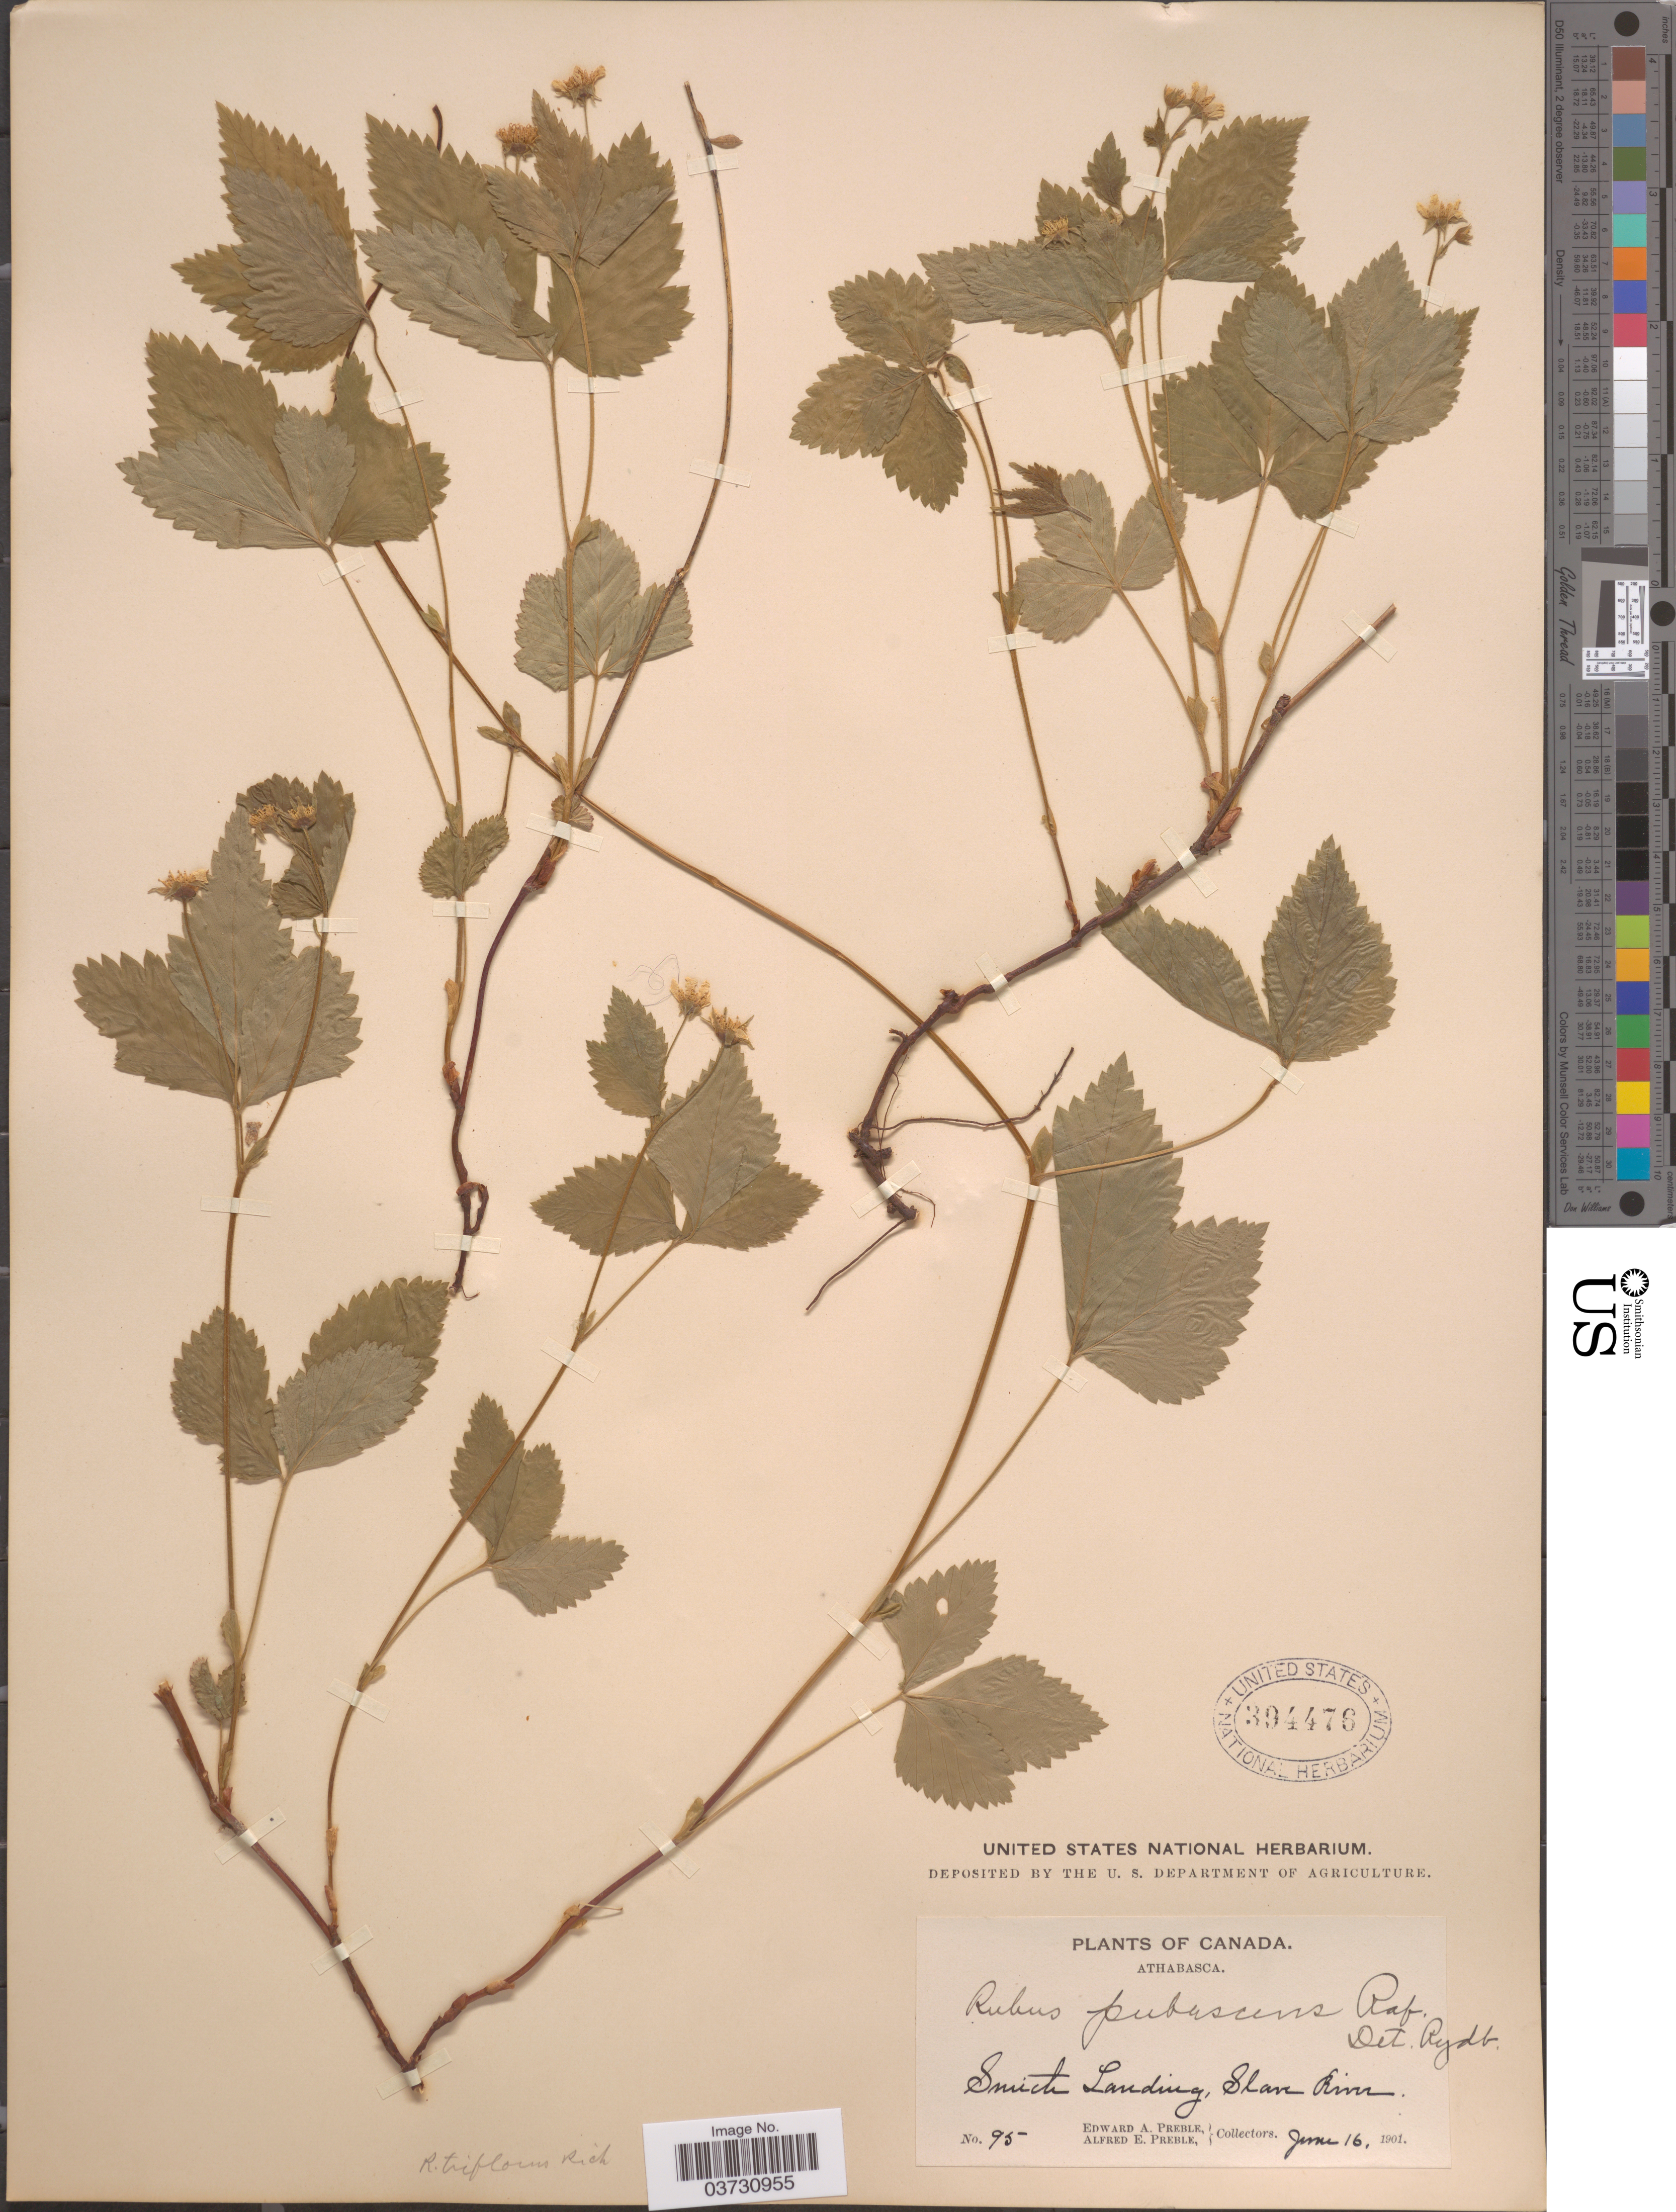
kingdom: Plantae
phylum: Tracheophyta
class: Magnoliopsida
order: Rosales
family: Rosaceae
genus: Rubus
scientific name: Rubus pubescens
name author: Raf.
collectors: E. Preble & A. Preble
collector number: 95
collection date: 1901-06-16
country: Canada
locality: Athabasca. Smith Landing, Slave River.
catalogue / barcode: US 394476